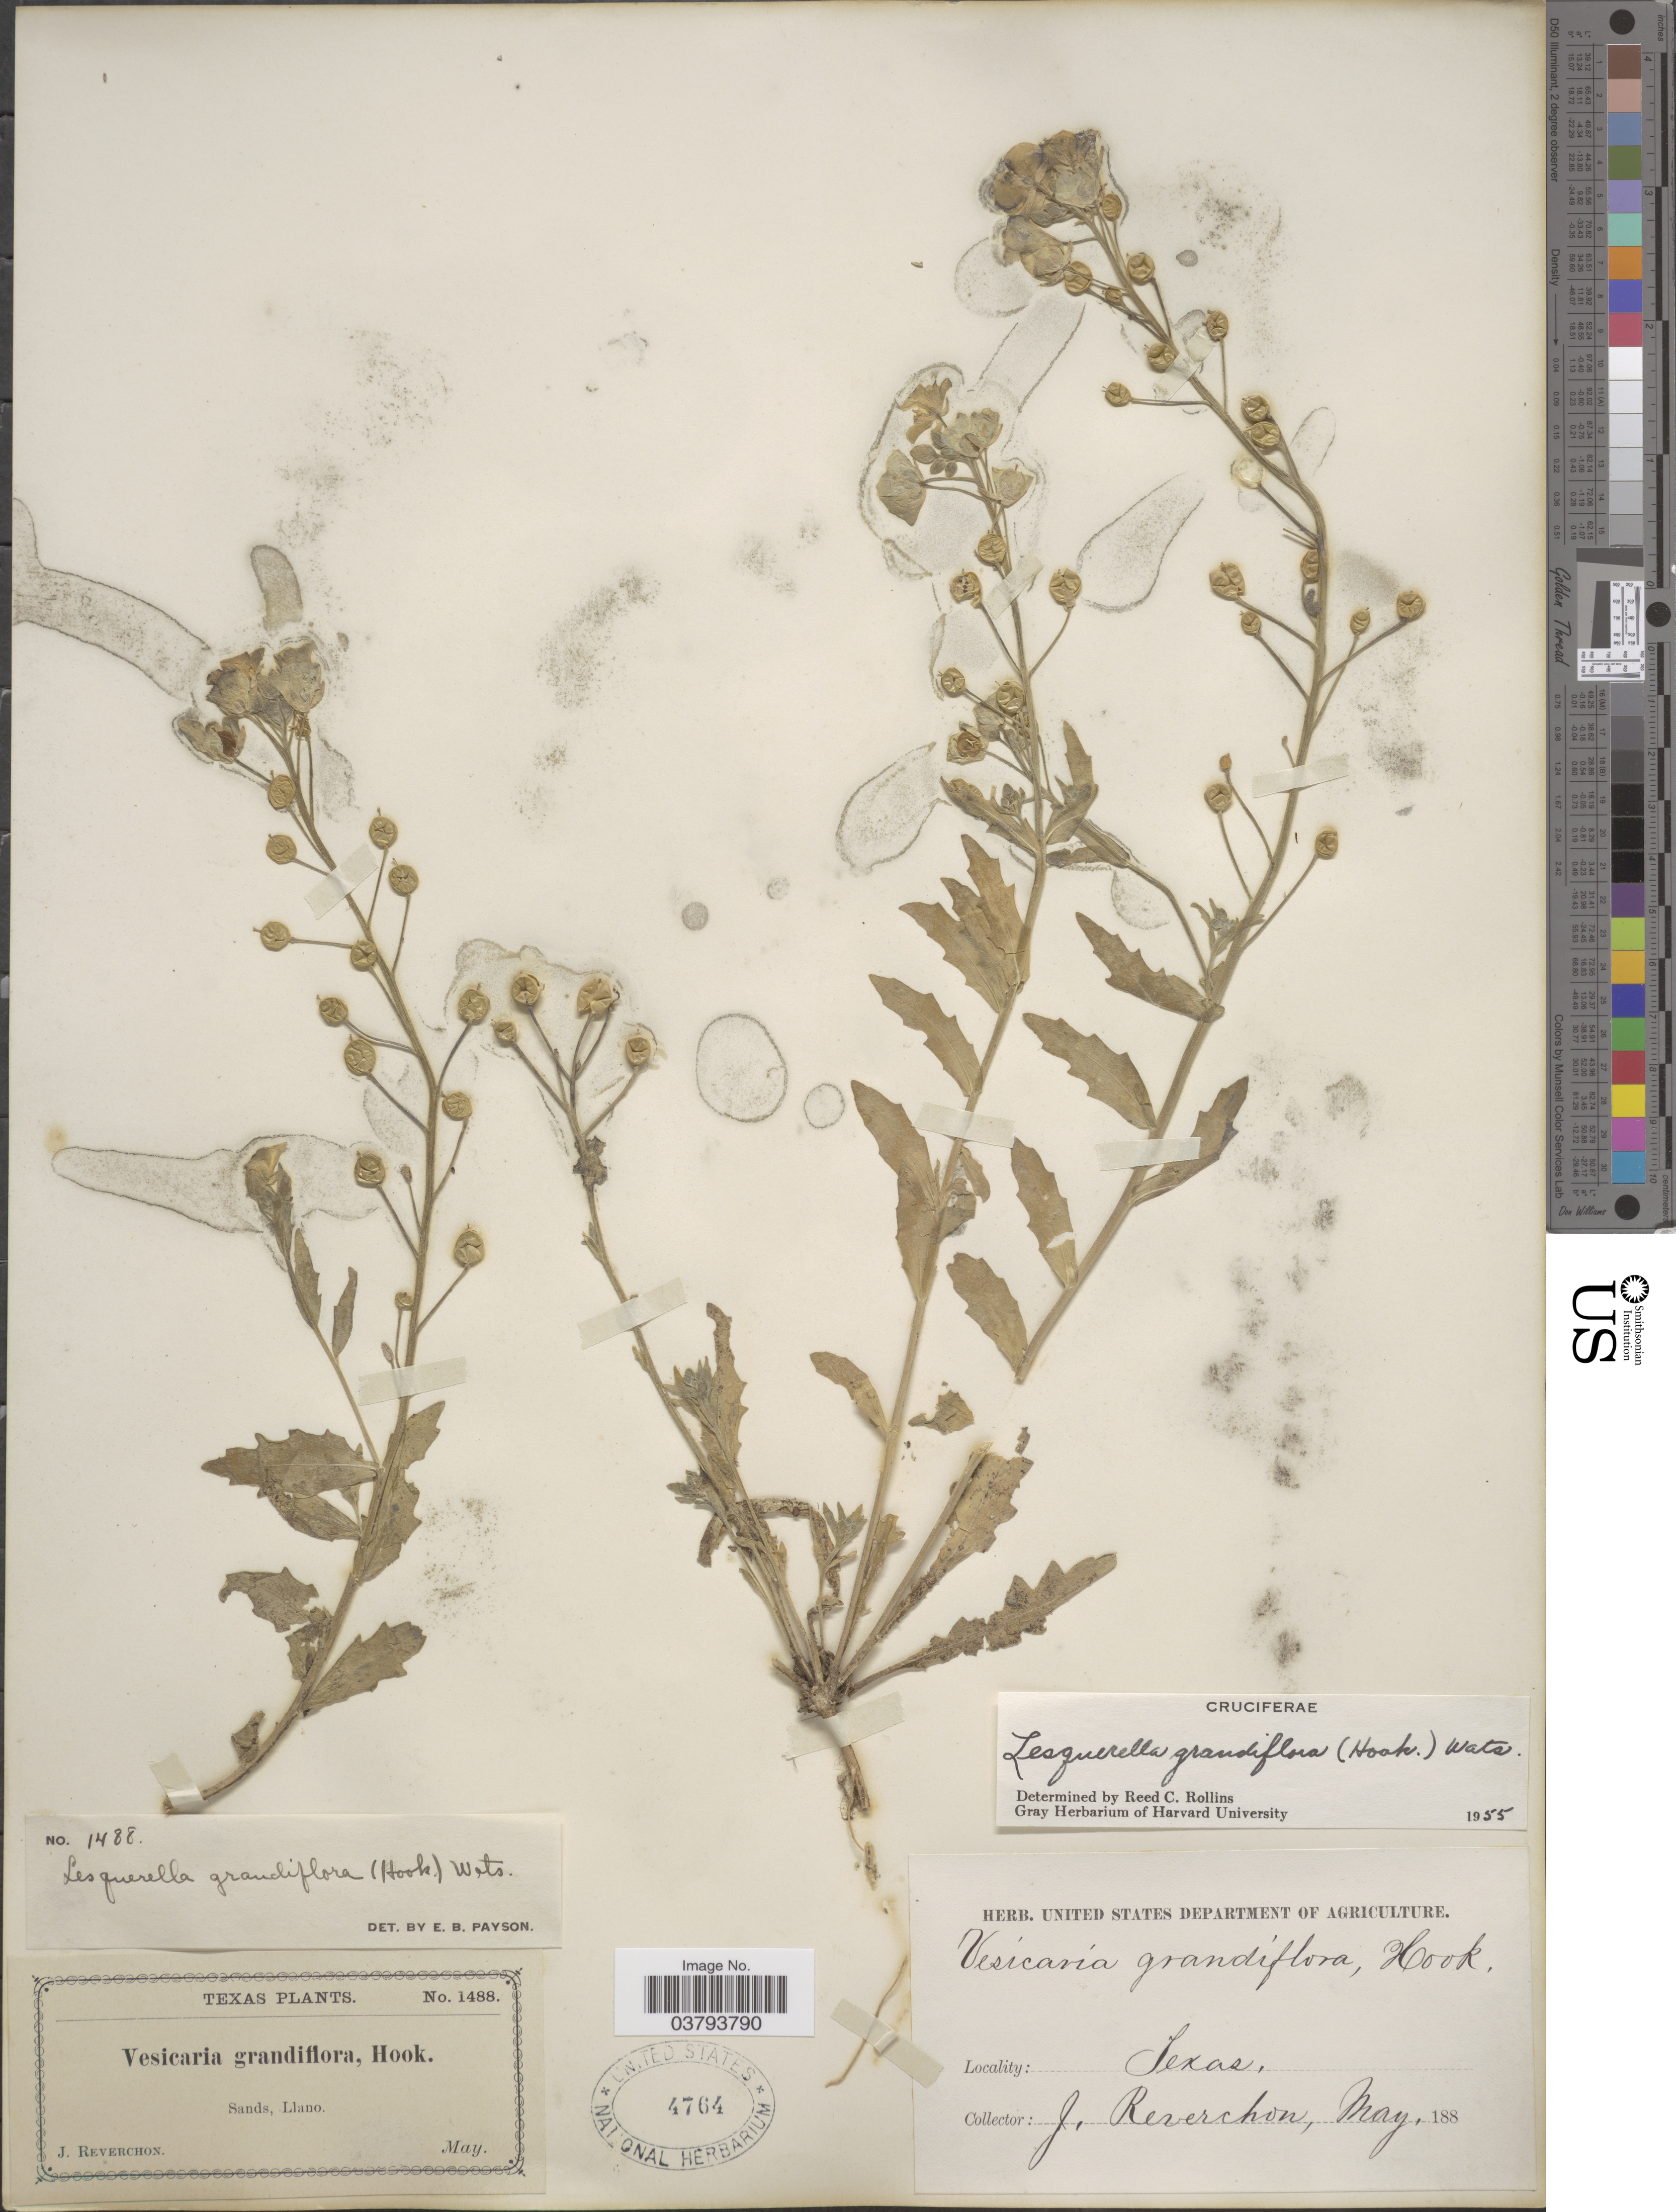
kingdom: Plantae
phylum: Tracheophyta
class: Magnoliopsida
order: Brassicales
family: Brassicaceae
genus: Lesquerella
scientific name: Lesquerella grandiflora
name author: S. Watson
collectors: J. Reverchon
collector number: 1488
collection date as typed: May 188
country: United States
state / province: Texas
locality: Sands, Llano.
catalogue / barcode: US 4764